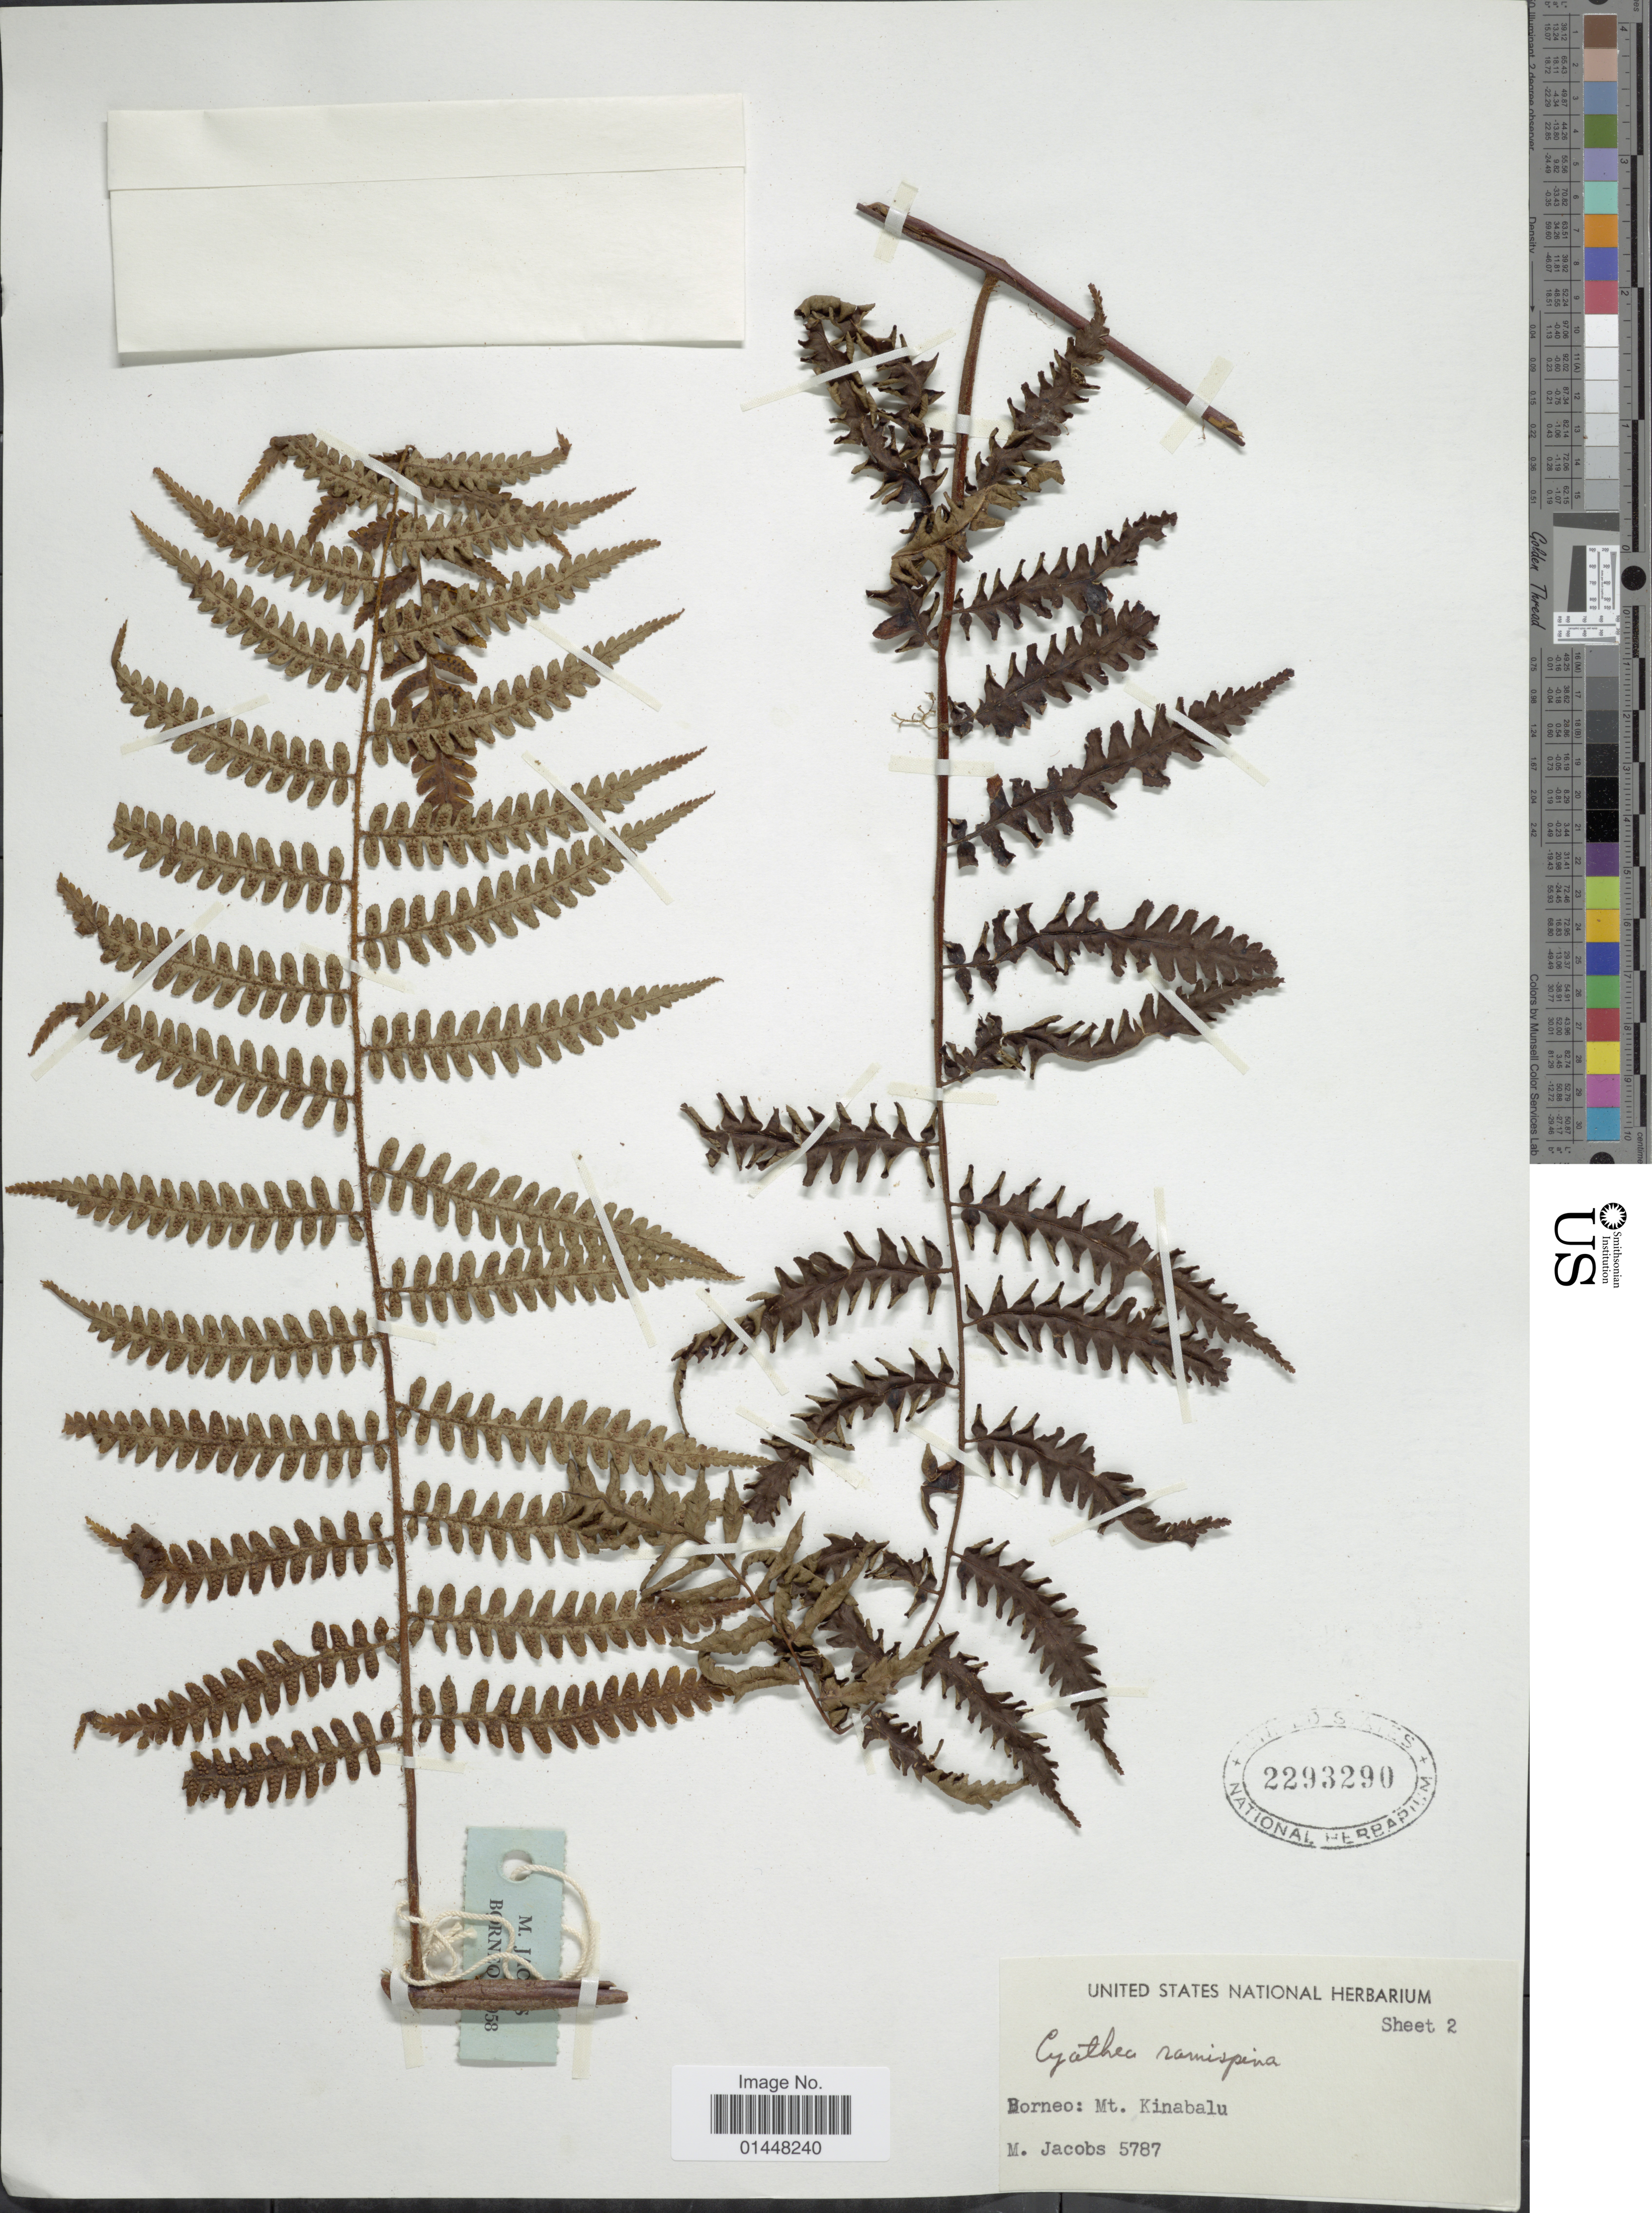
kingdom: Plantae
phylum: Tracheophyta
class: Polypodiopsida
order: Cyatheales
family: Cyatheaceae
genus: Gymnosphaera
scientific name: Gymnosphaera ramispina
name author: (Hook.) Copel.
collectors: M. Jacobs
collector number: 5787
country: Malaysia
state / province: Sabah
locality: Borneo; Mt. Kinabalu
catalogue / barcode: US 2293290